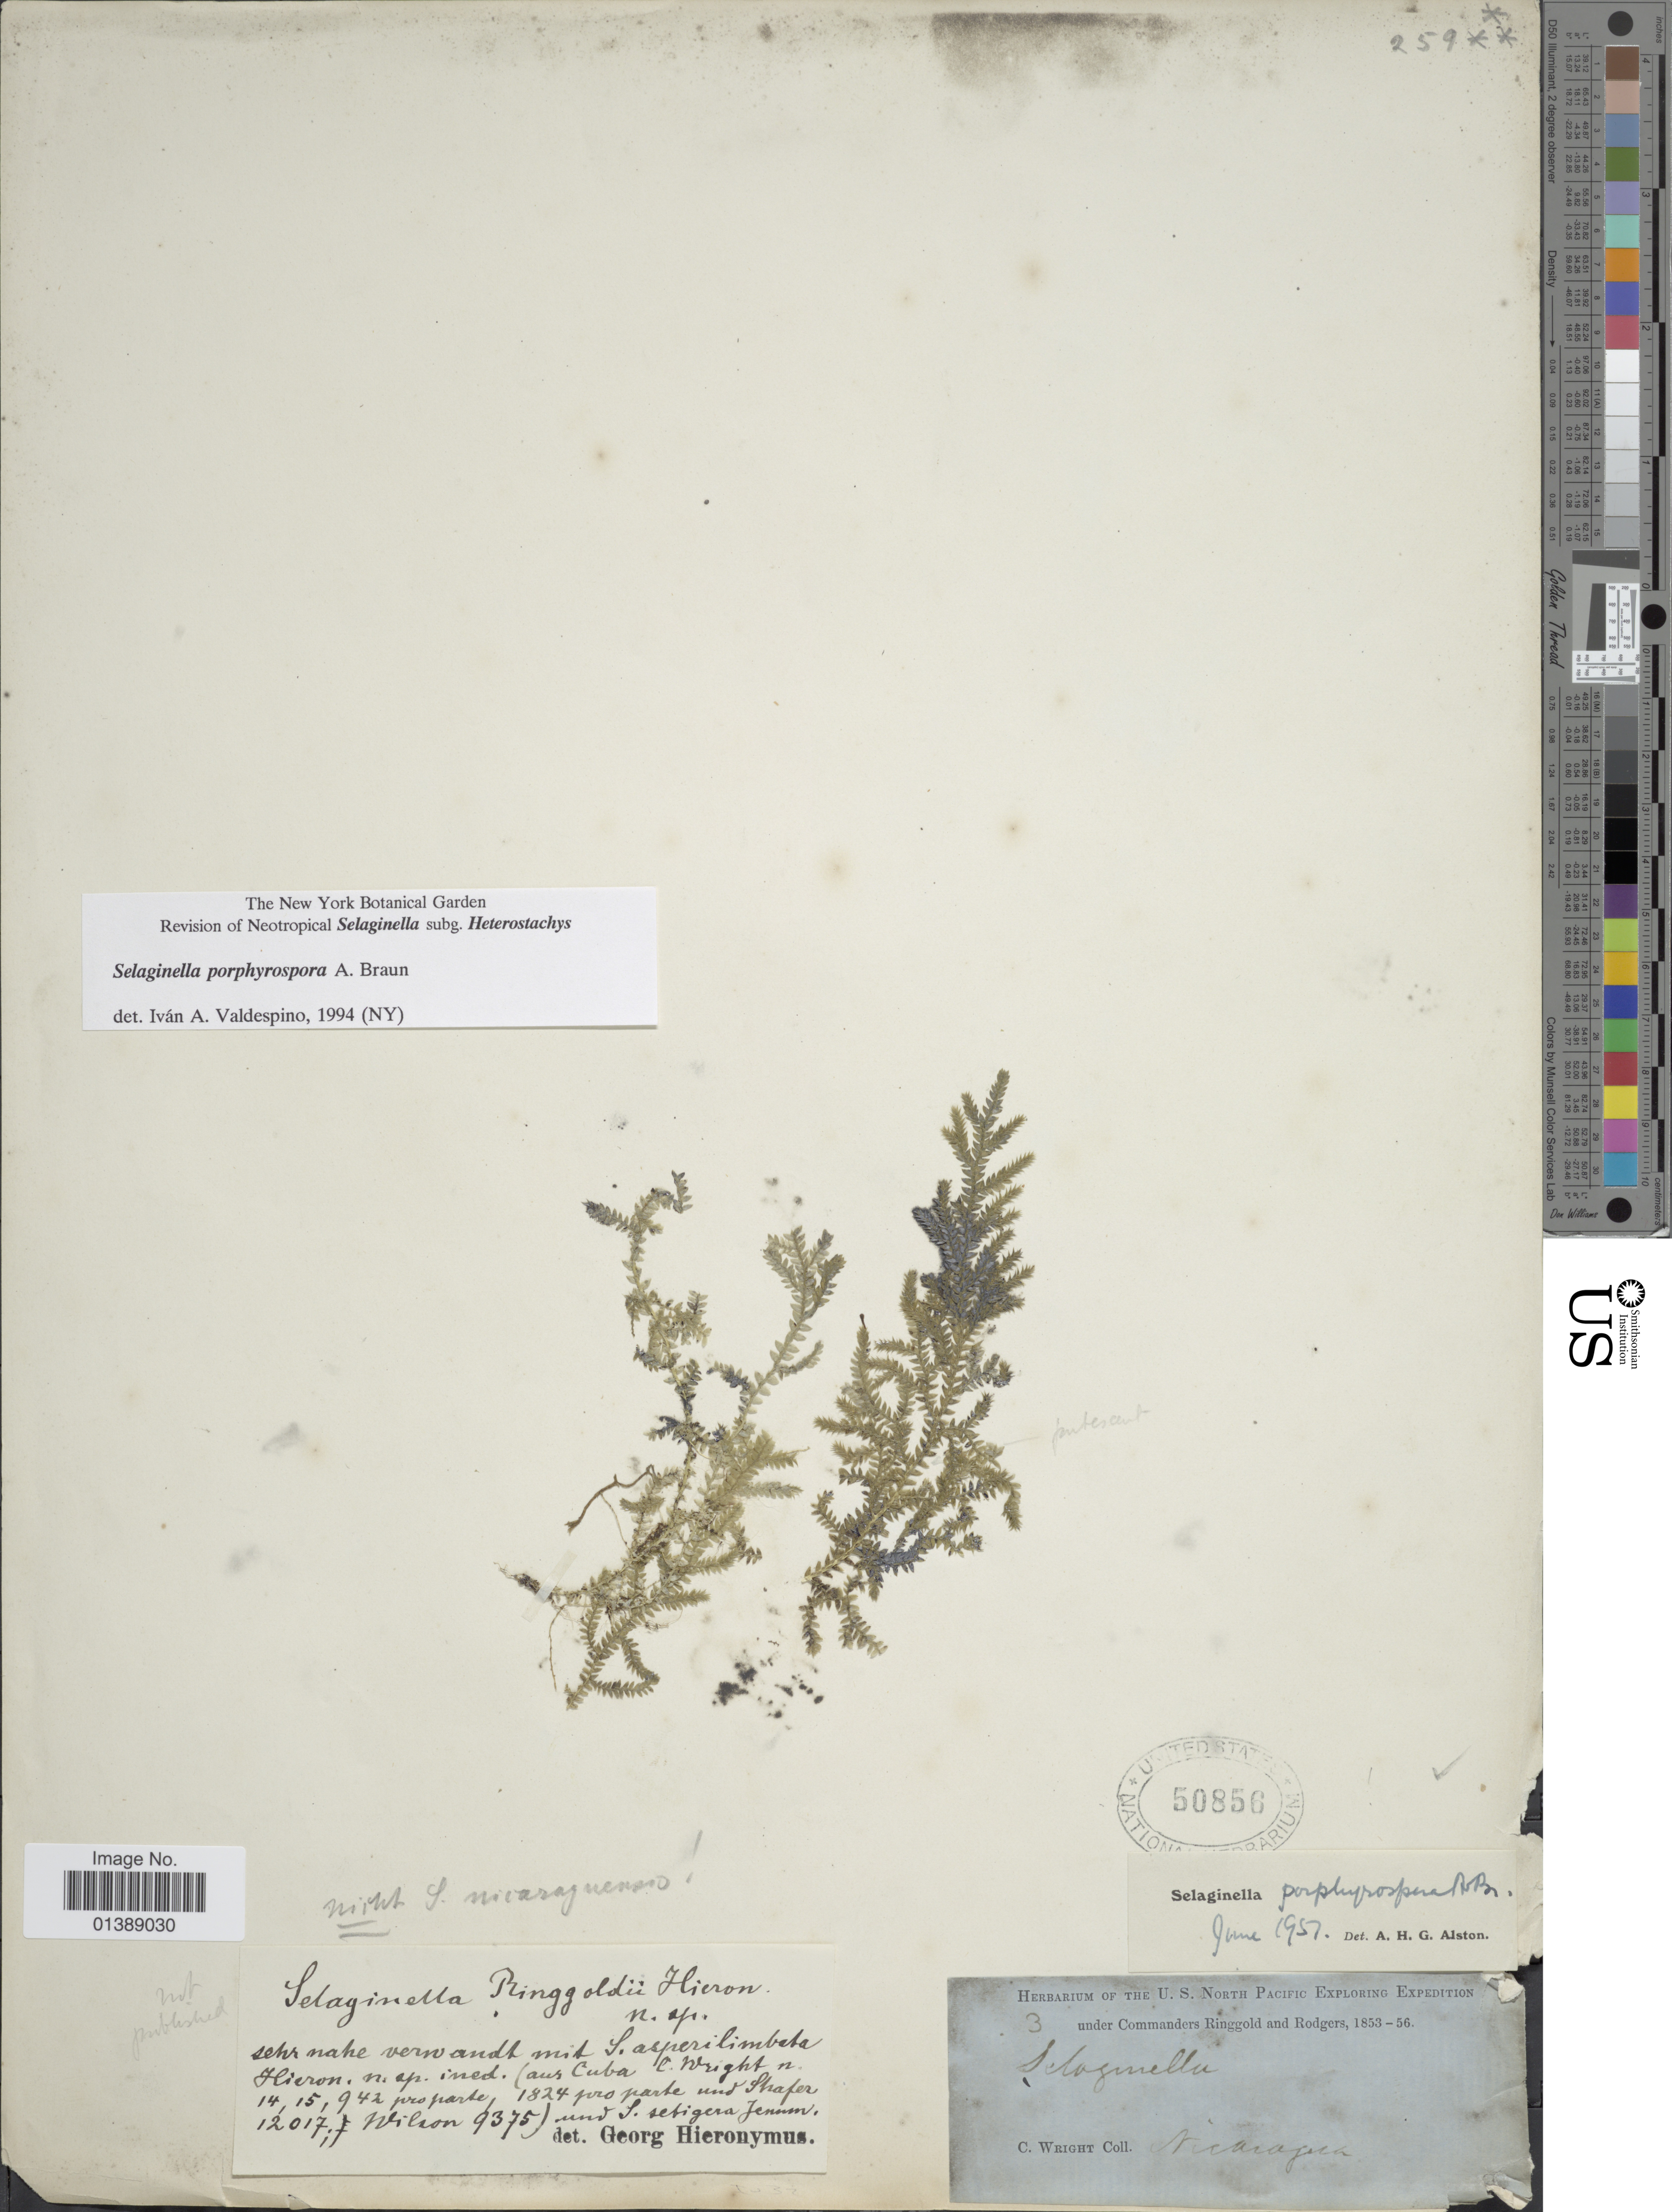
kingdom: Plantae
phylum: Tracheophyta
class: Lycopodiopsida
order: Selaginellales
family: Selaginellaceae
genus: Selaginella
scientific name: Selaginella porphyrospora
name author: A. Braun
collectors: C. Wright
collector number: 3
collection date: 1853/1856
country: Nicaragua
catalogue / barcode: US 50856